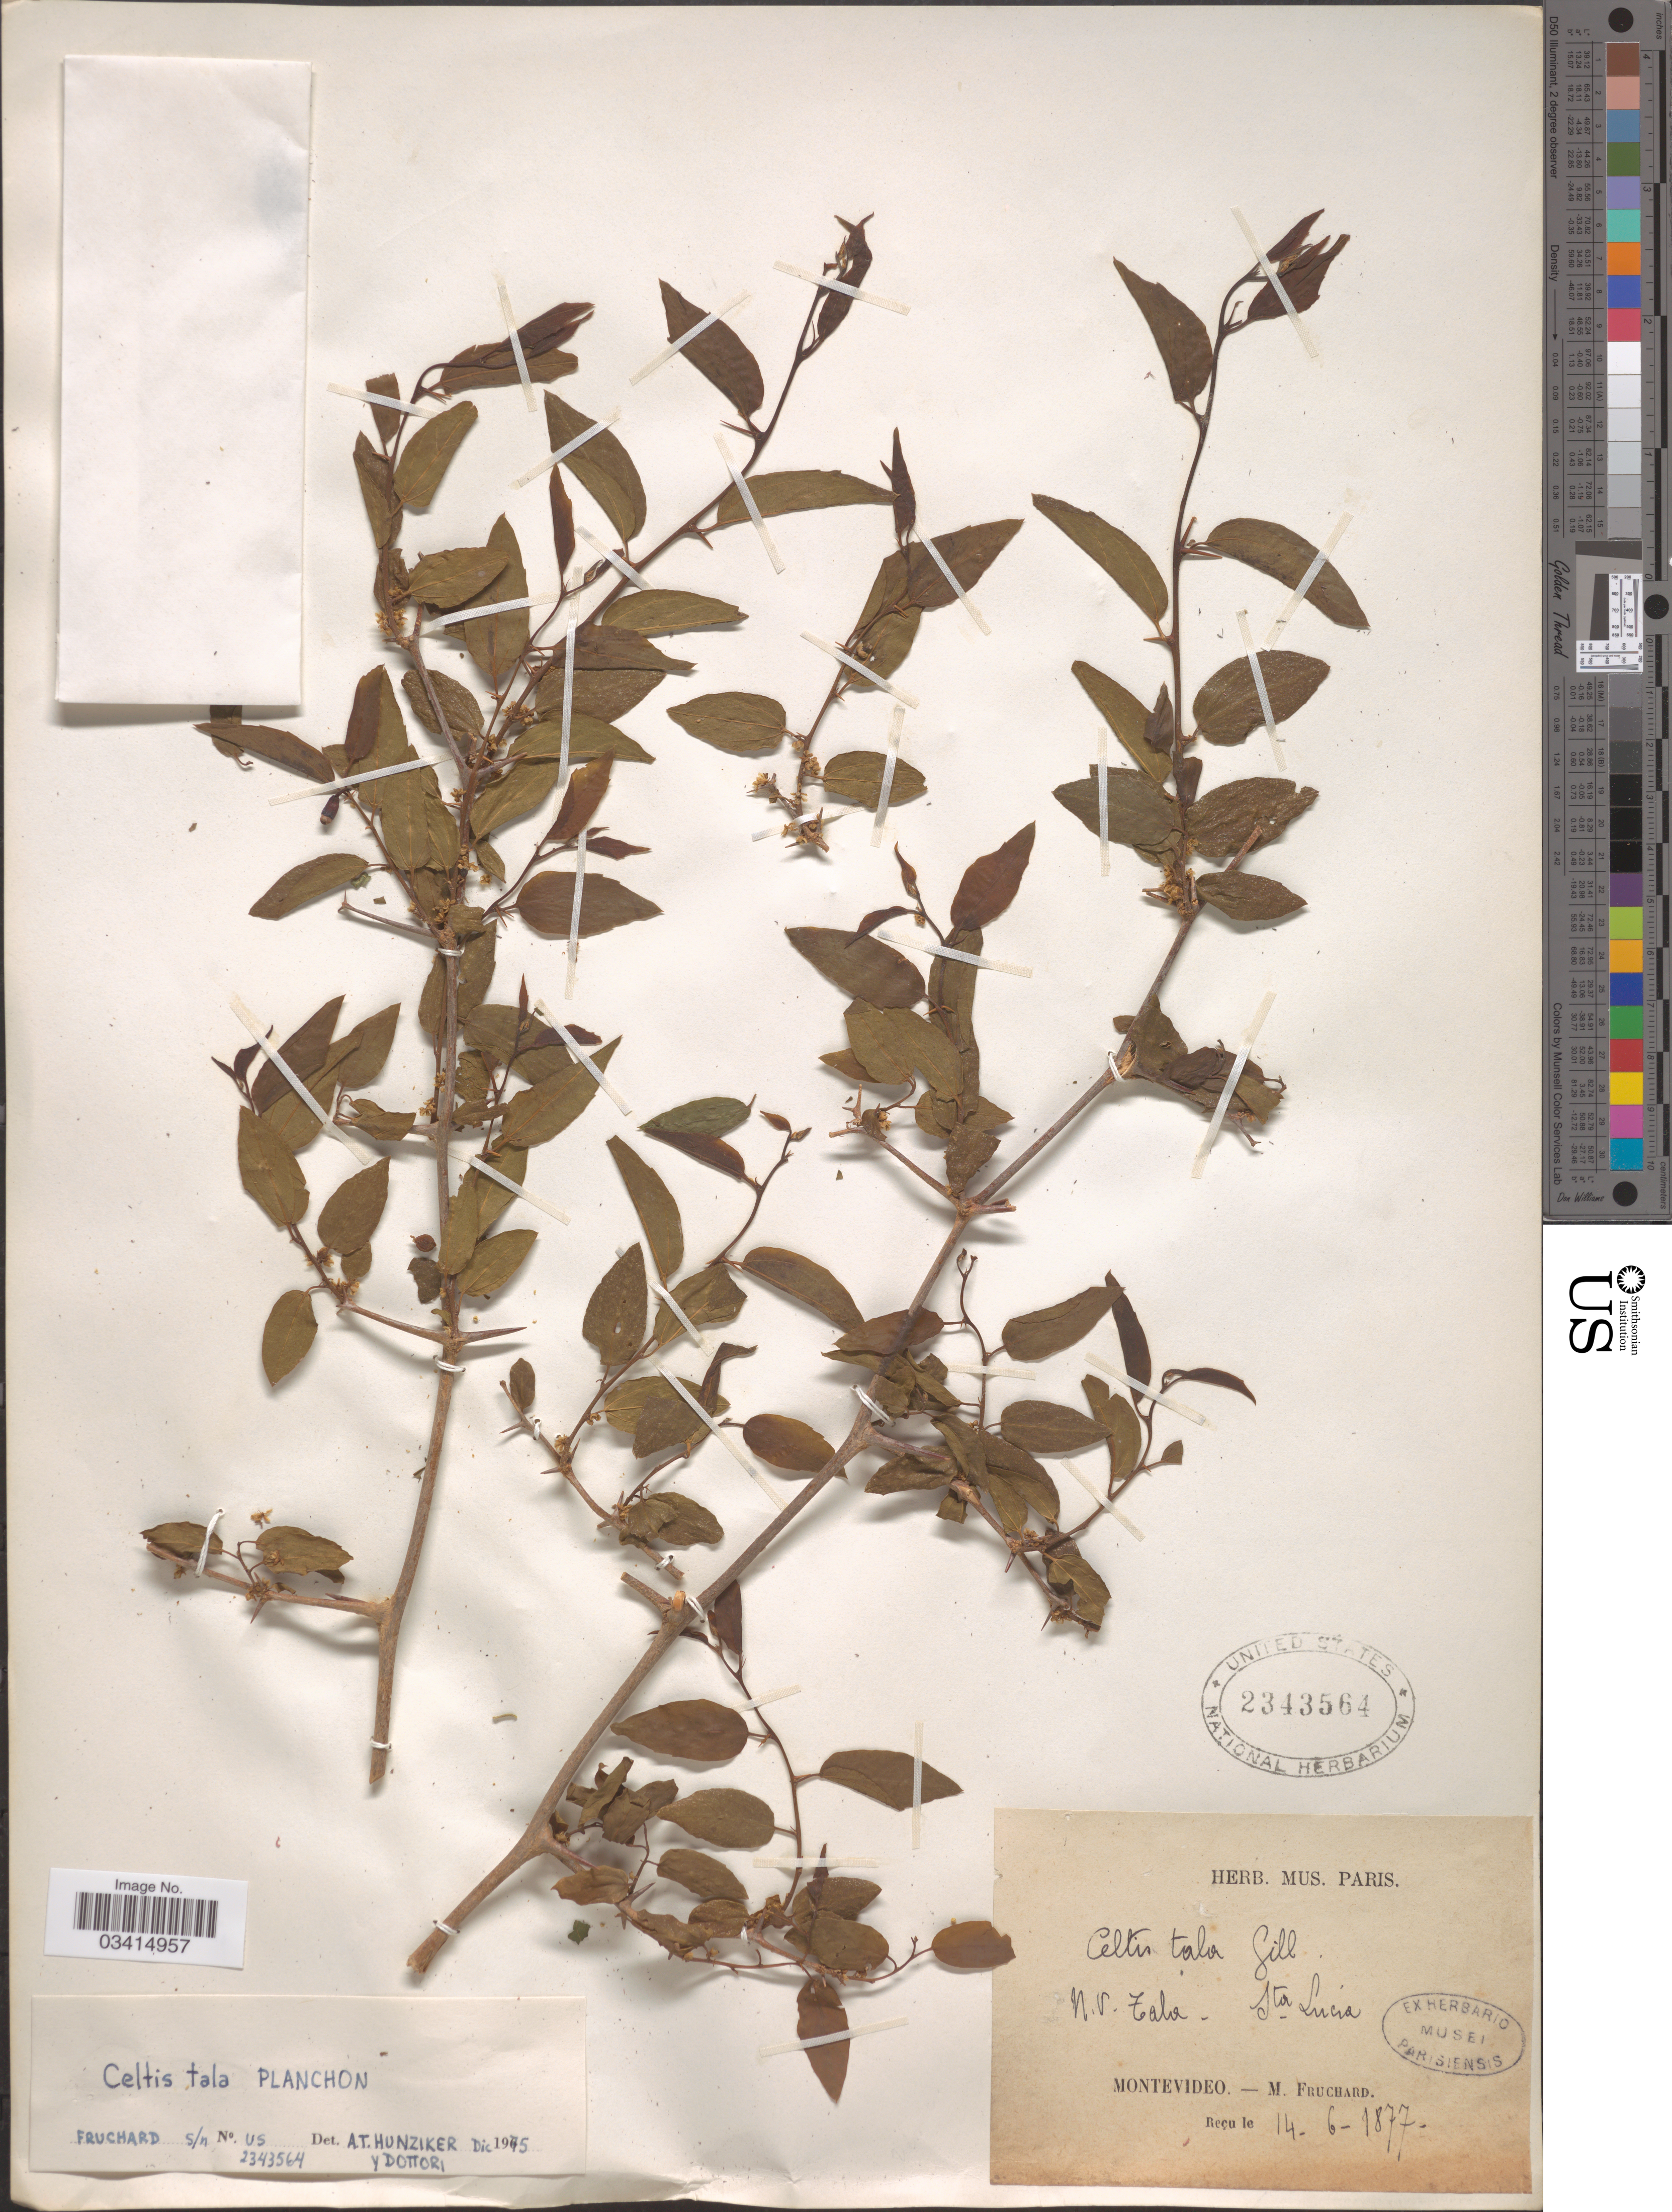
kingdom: Plantae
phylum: Tracheophyta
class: Magnoliopsida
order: Rosales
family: Cannabaceae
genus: Celtis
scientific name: Celtis tala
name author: Gillies ex Planch.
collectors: M. Fruchard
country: Uruguay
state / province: Montevideo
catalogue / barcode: US 2343564